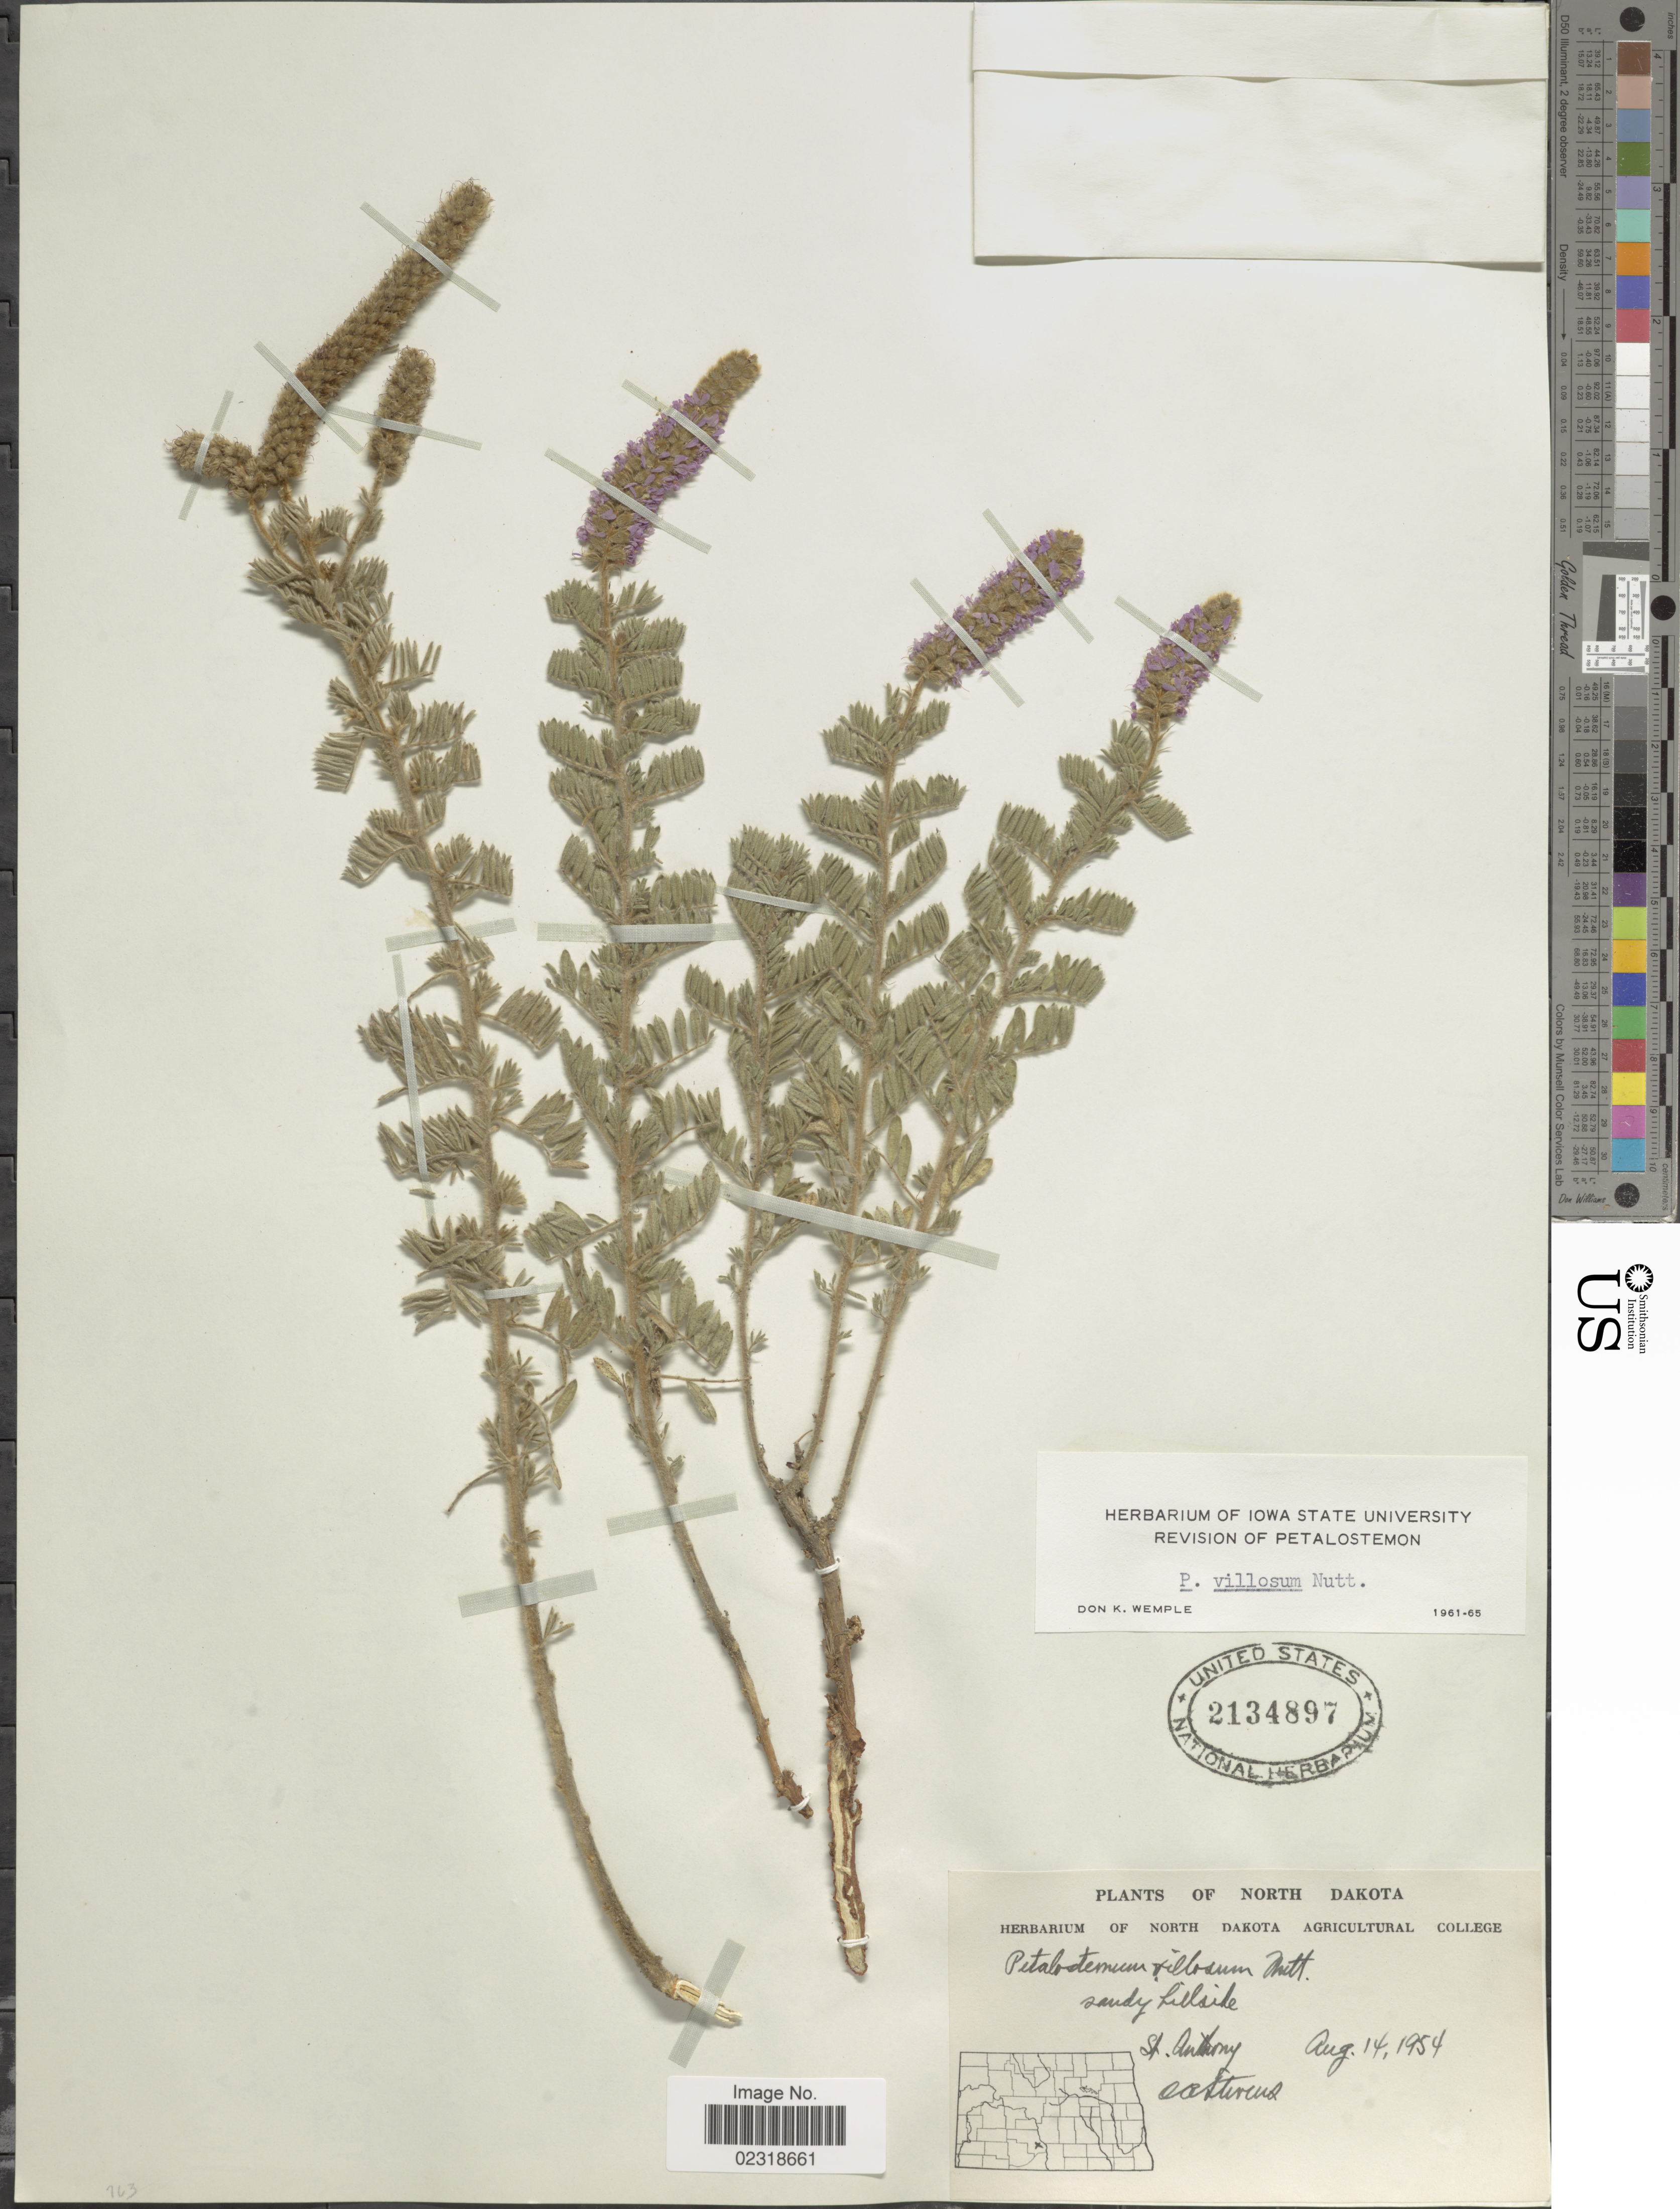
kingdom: Plantae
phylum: Tracheophyta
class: Magnoliopsida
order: Fabales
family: Fabaceae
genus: Dalea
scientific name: Dalea villosa var. villosa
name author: (Nutt.) Spreng.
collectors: E. Stevens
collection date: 1954-08-14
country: United States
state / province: North Dakota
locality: Sandy hillside, St. Anthony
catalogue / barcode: US 2134897